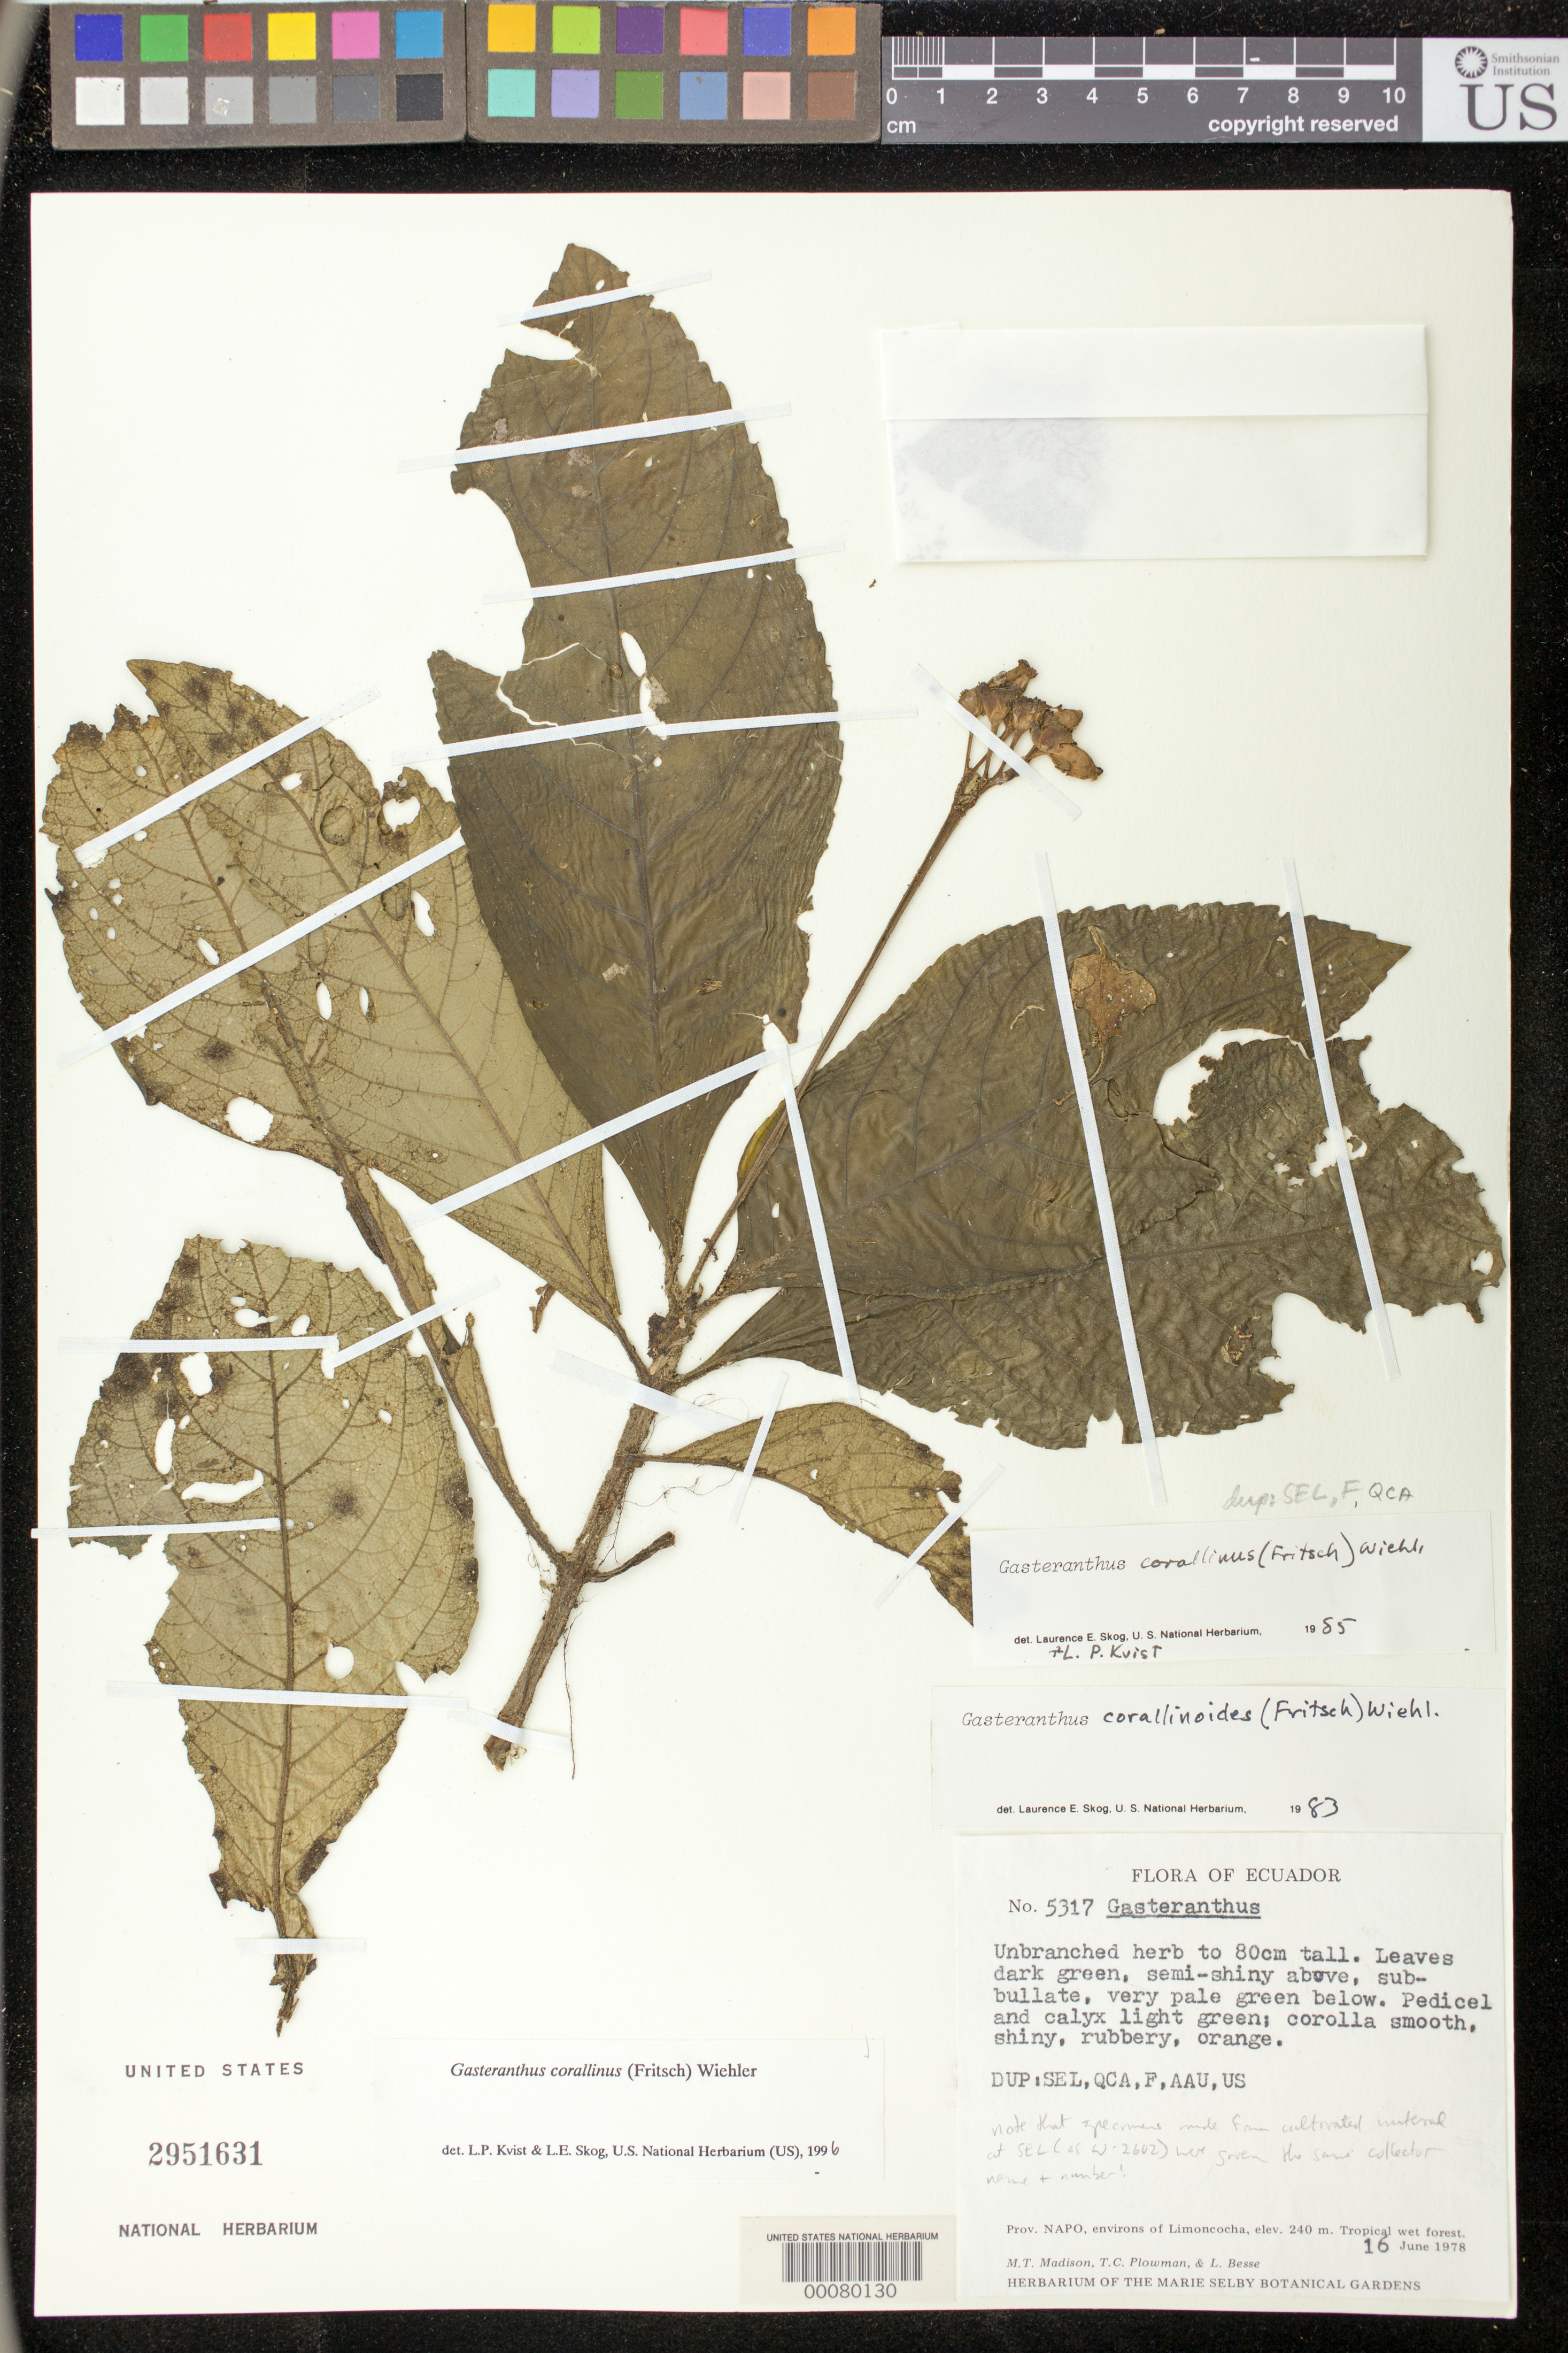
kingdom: Plantae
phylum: Tracheophyta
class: Magnoliopsida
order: Lamiales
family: Gesneriaceae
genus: Gasteranthus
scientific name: Gasteranthus corallinus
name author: (Fritsch) Wiehler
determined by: Skog, Laurence E.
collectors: M. T. Madison, T. Plowman & L. Besse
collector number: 5317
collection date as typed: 16 Jun 1978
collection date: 1978-06-16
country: Ecuador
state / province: Sucumbíos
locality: Prov. Napo: Environs of Limoncocha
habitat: Tropical wet forest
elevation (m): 240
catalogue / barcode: US 2951631